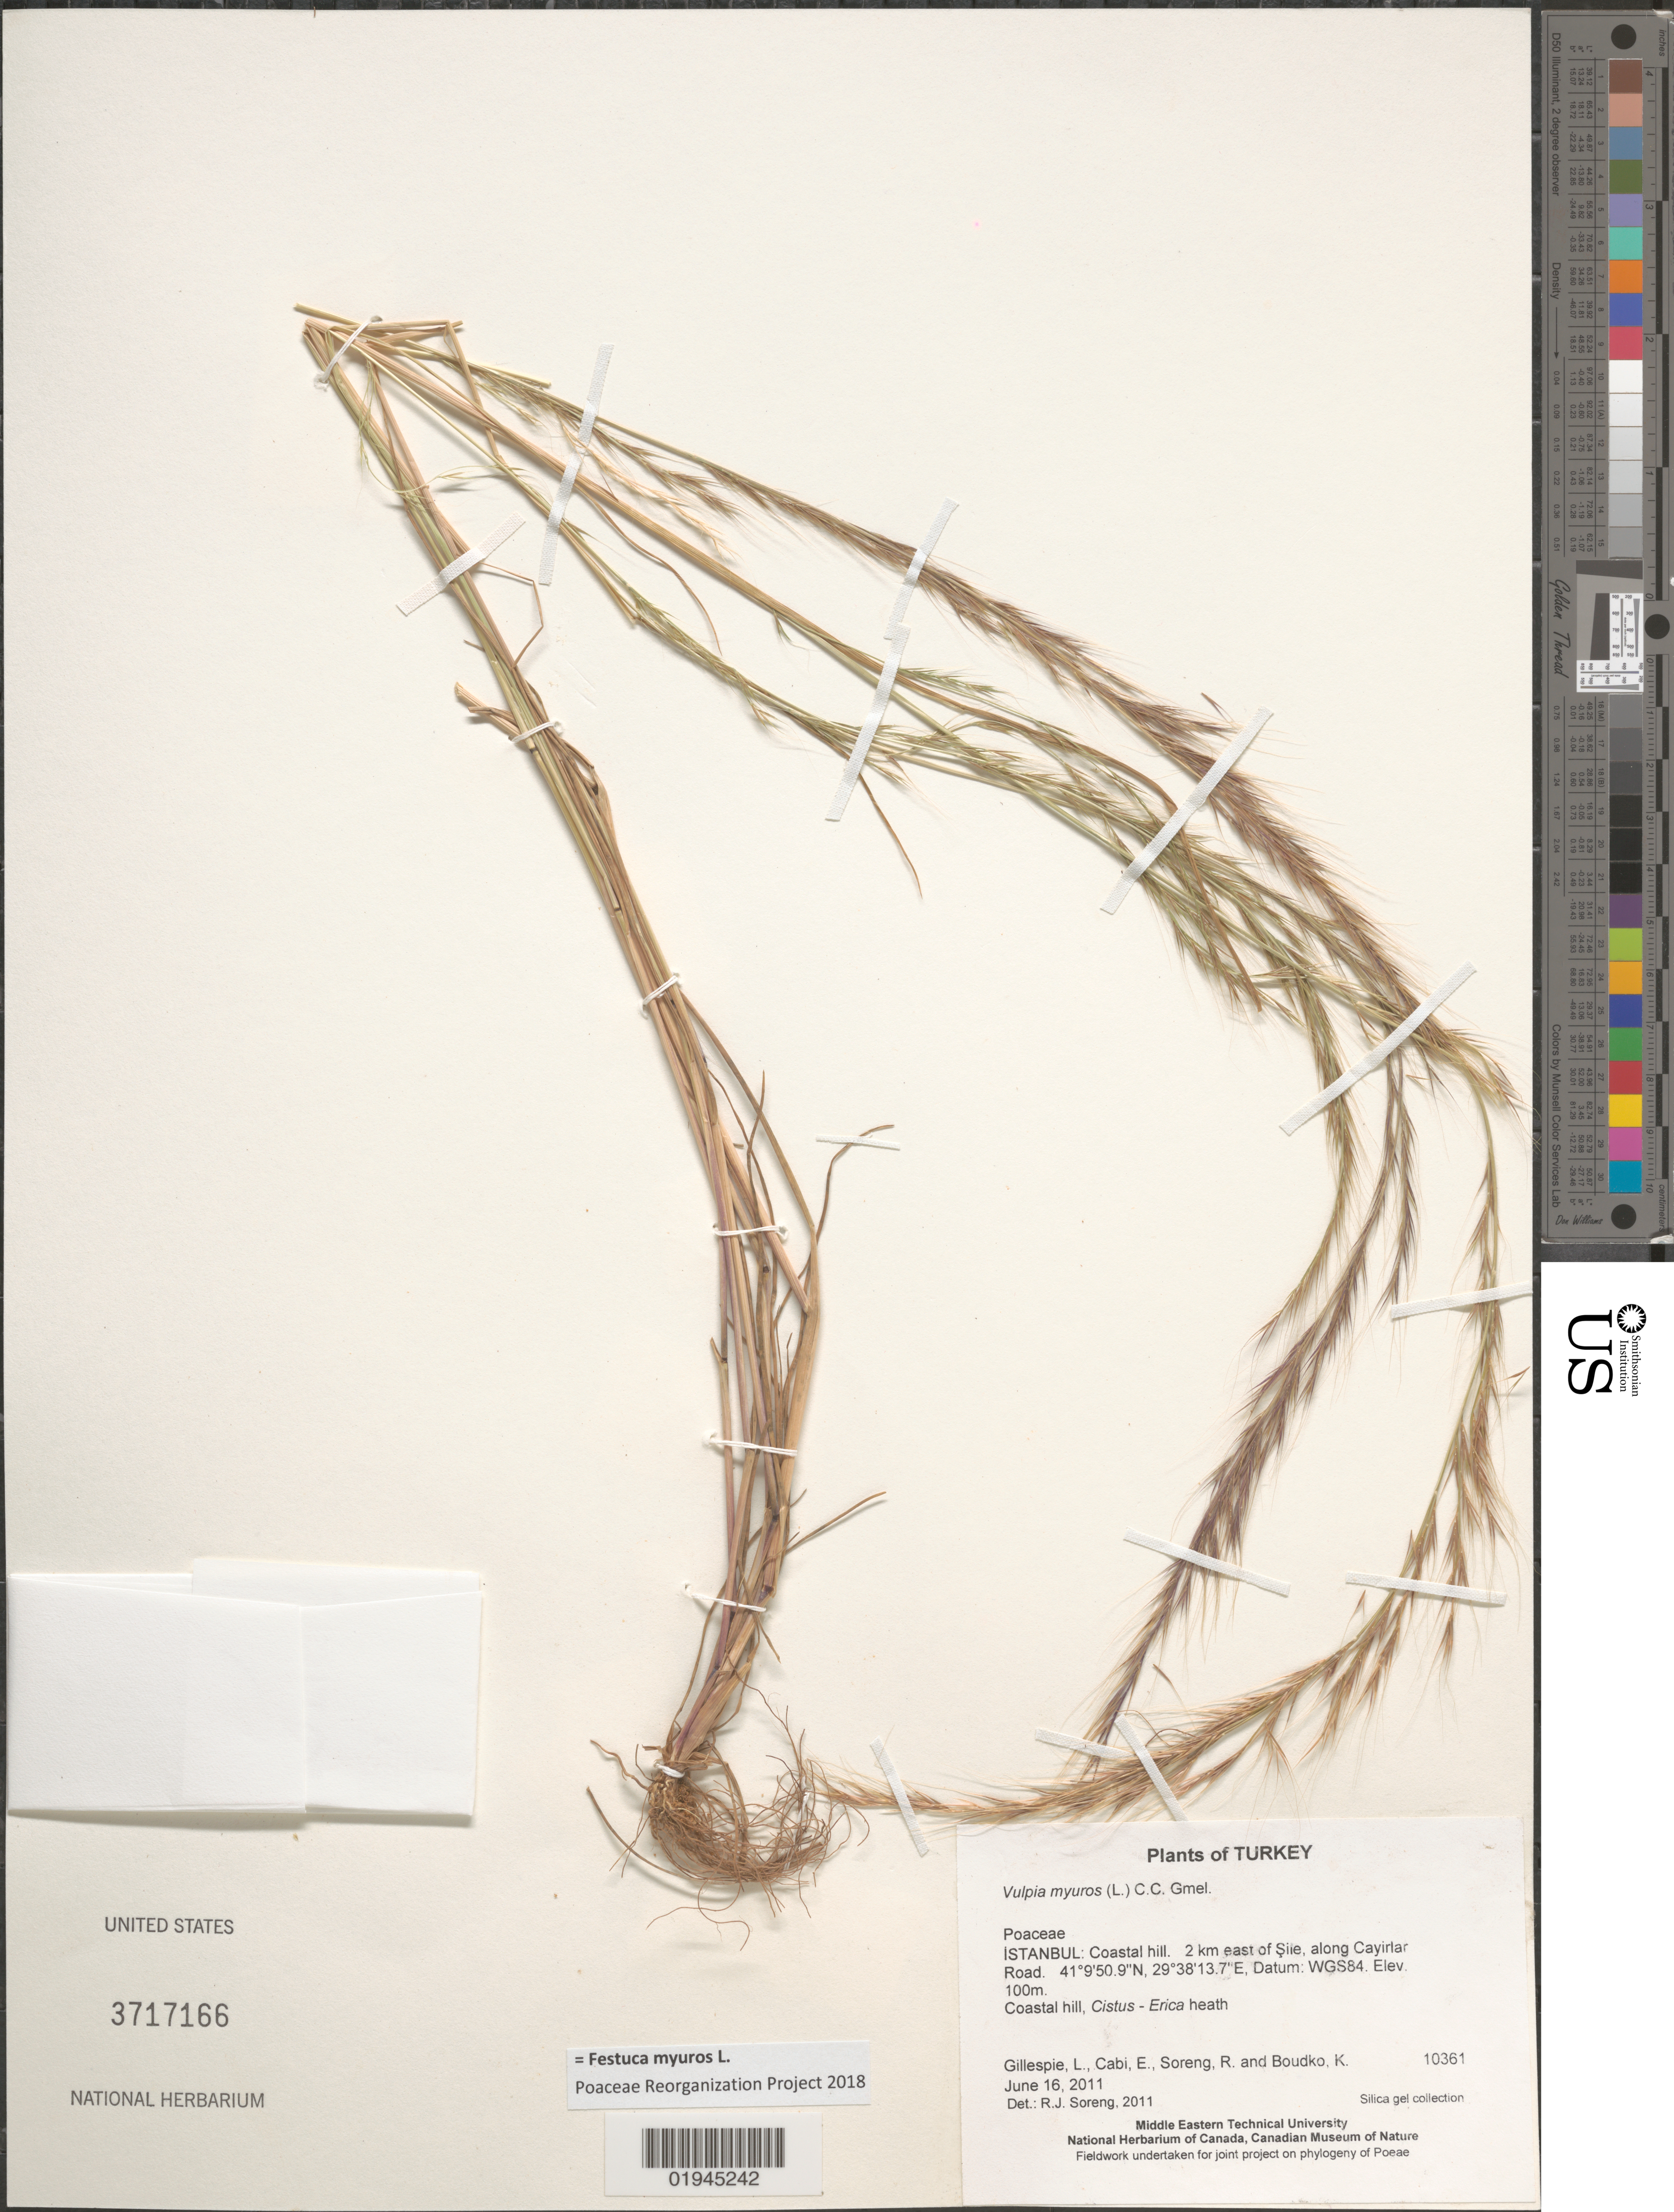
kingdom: Plantae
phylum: Tracheophyta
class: Liliopsida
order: Poales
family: Poaceae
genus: Festuca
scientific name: Festuca myuros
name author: L.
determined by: Poaceae Reorganization Project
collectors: L. J. Gillespie, E. Cabi, R. J. Soreng & K. Boudko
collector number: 10361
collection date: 2011-06-16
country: Turkey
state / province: Istanbul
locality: Coastal hill. 2 km east of Sile, along Cayirlar Road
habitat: Coastal hill, Cistus - Erica Heath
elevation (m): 100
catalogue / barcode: US 3717166